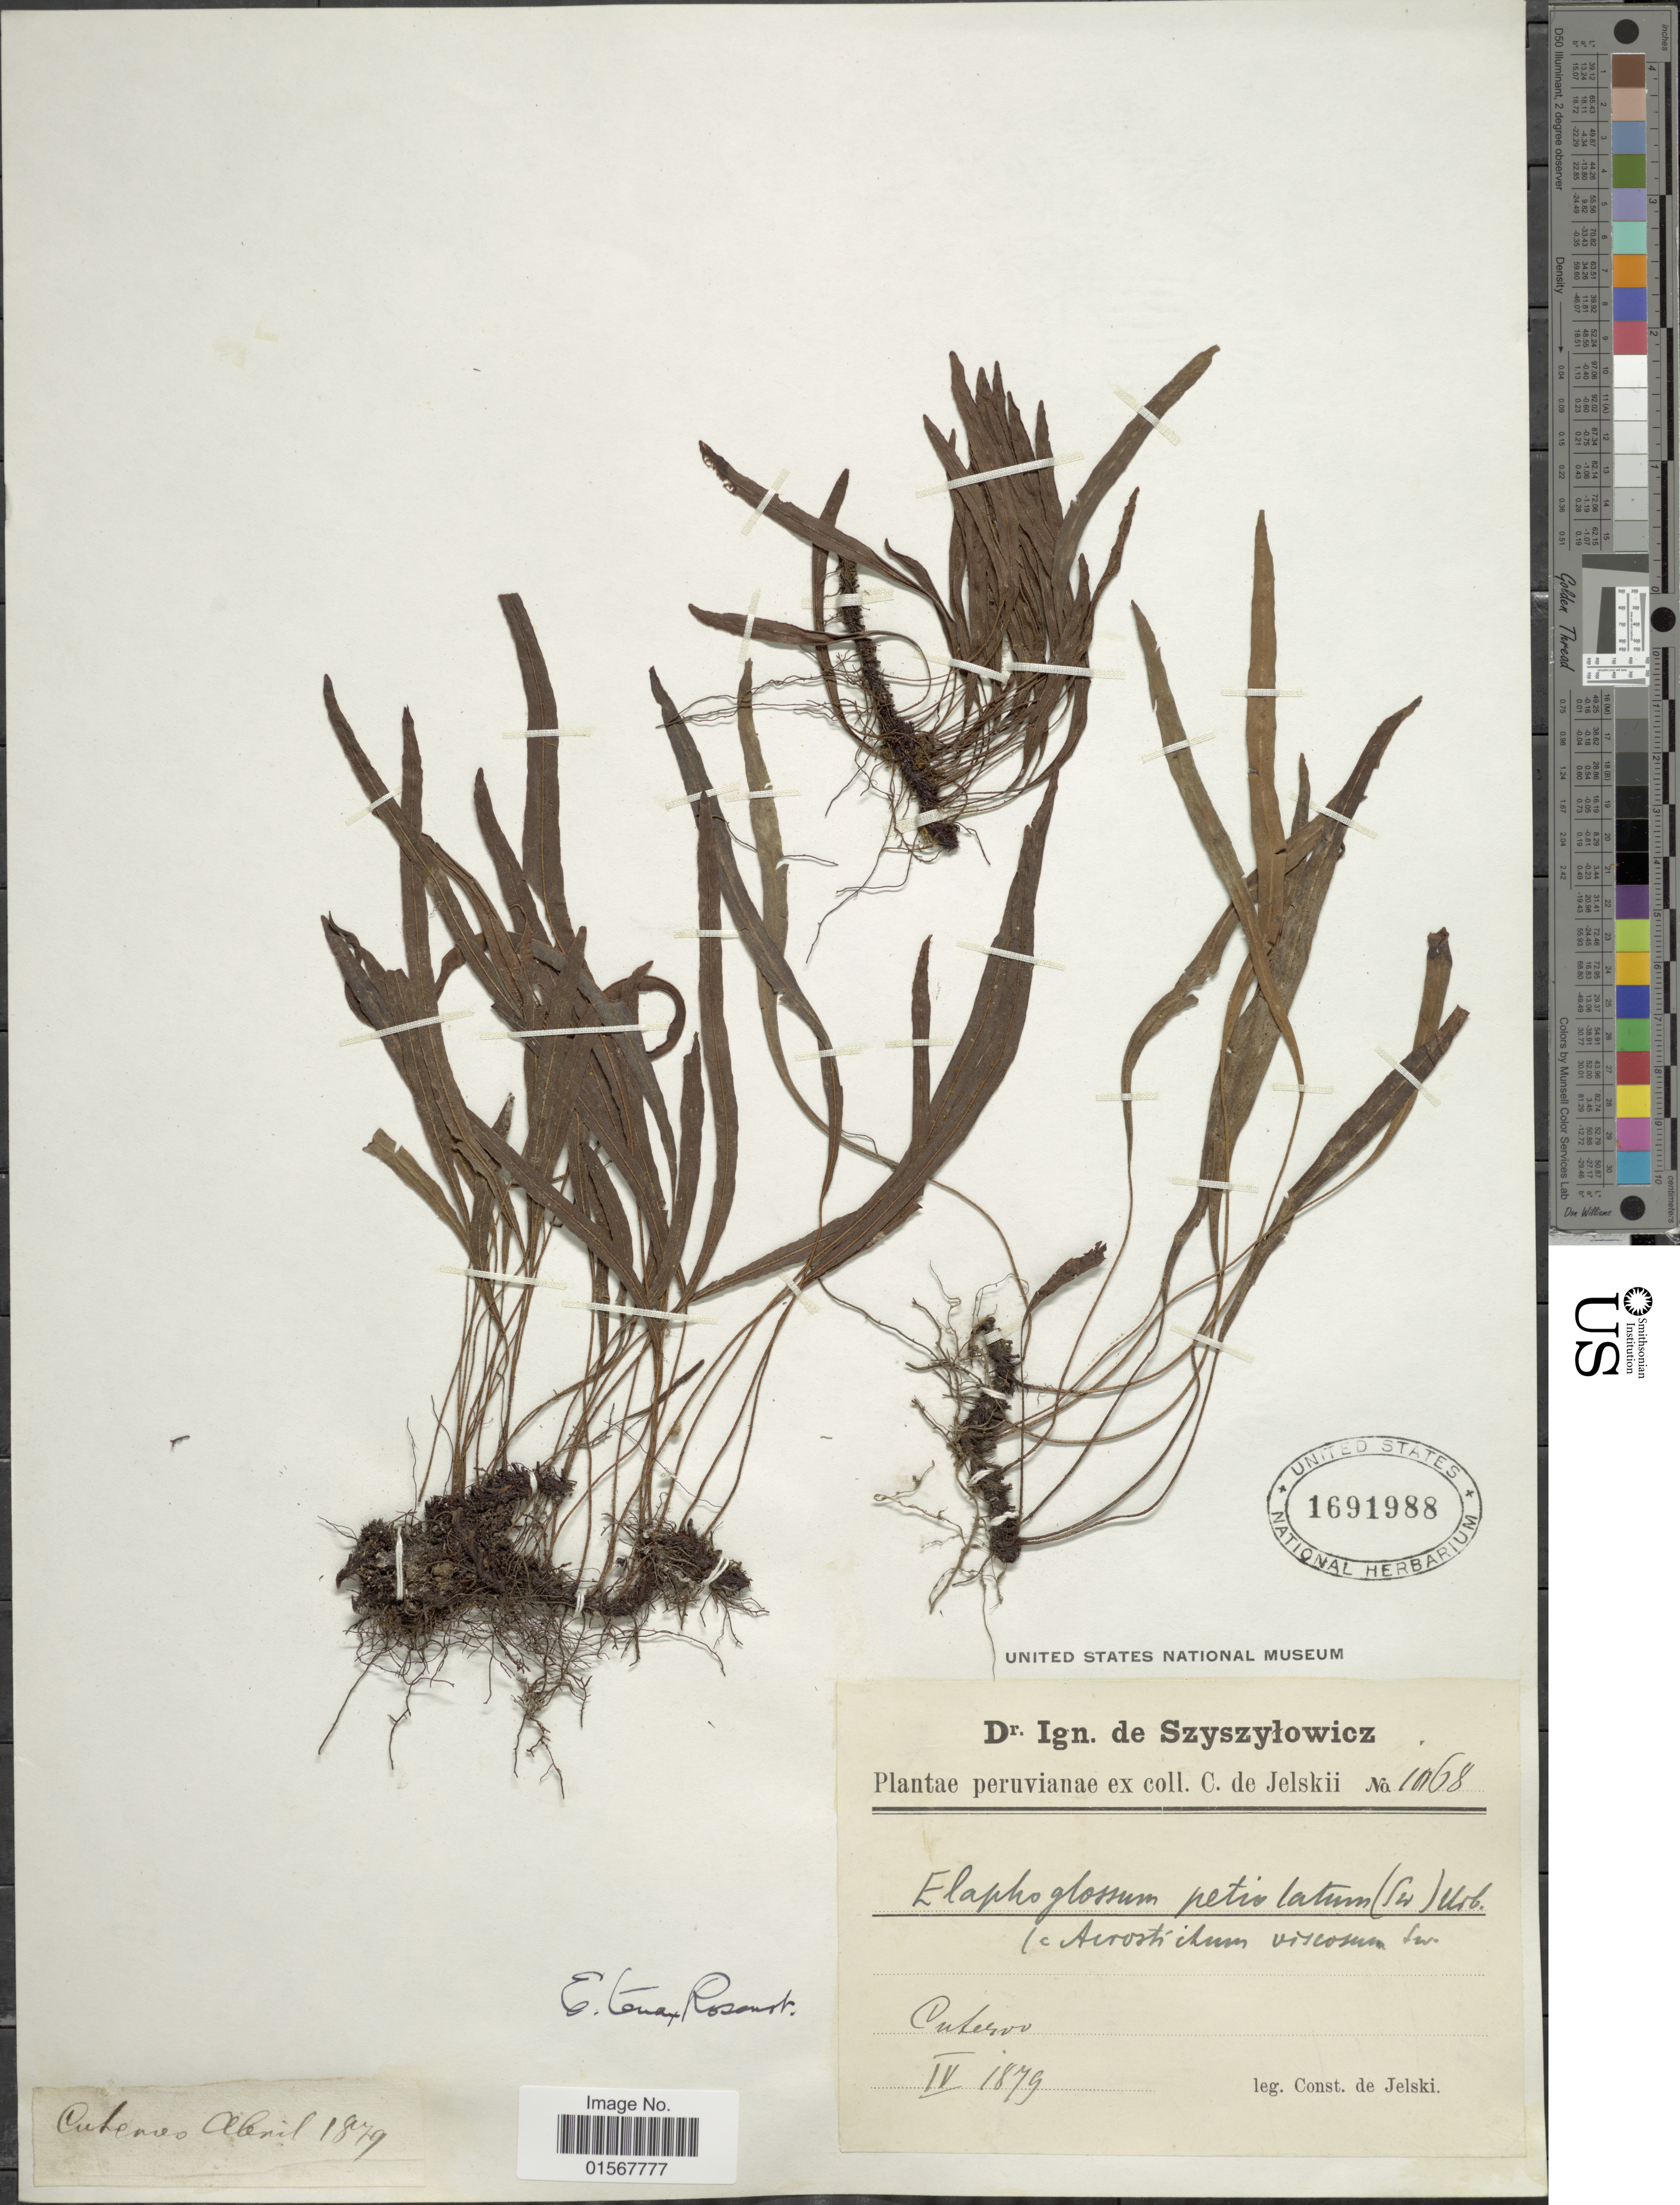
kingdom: Plantae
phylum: Tracheophyta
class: Polypodiopsida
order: Polypodiales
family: Dryopteridaceae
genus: Elaphoglossum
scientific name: Elaphoglossum tenuiculum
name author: (Fée) Baker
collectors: C. de Jelski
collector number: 1068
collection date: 1879-04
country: Peru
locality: Cutervo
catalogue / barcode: US 1691988